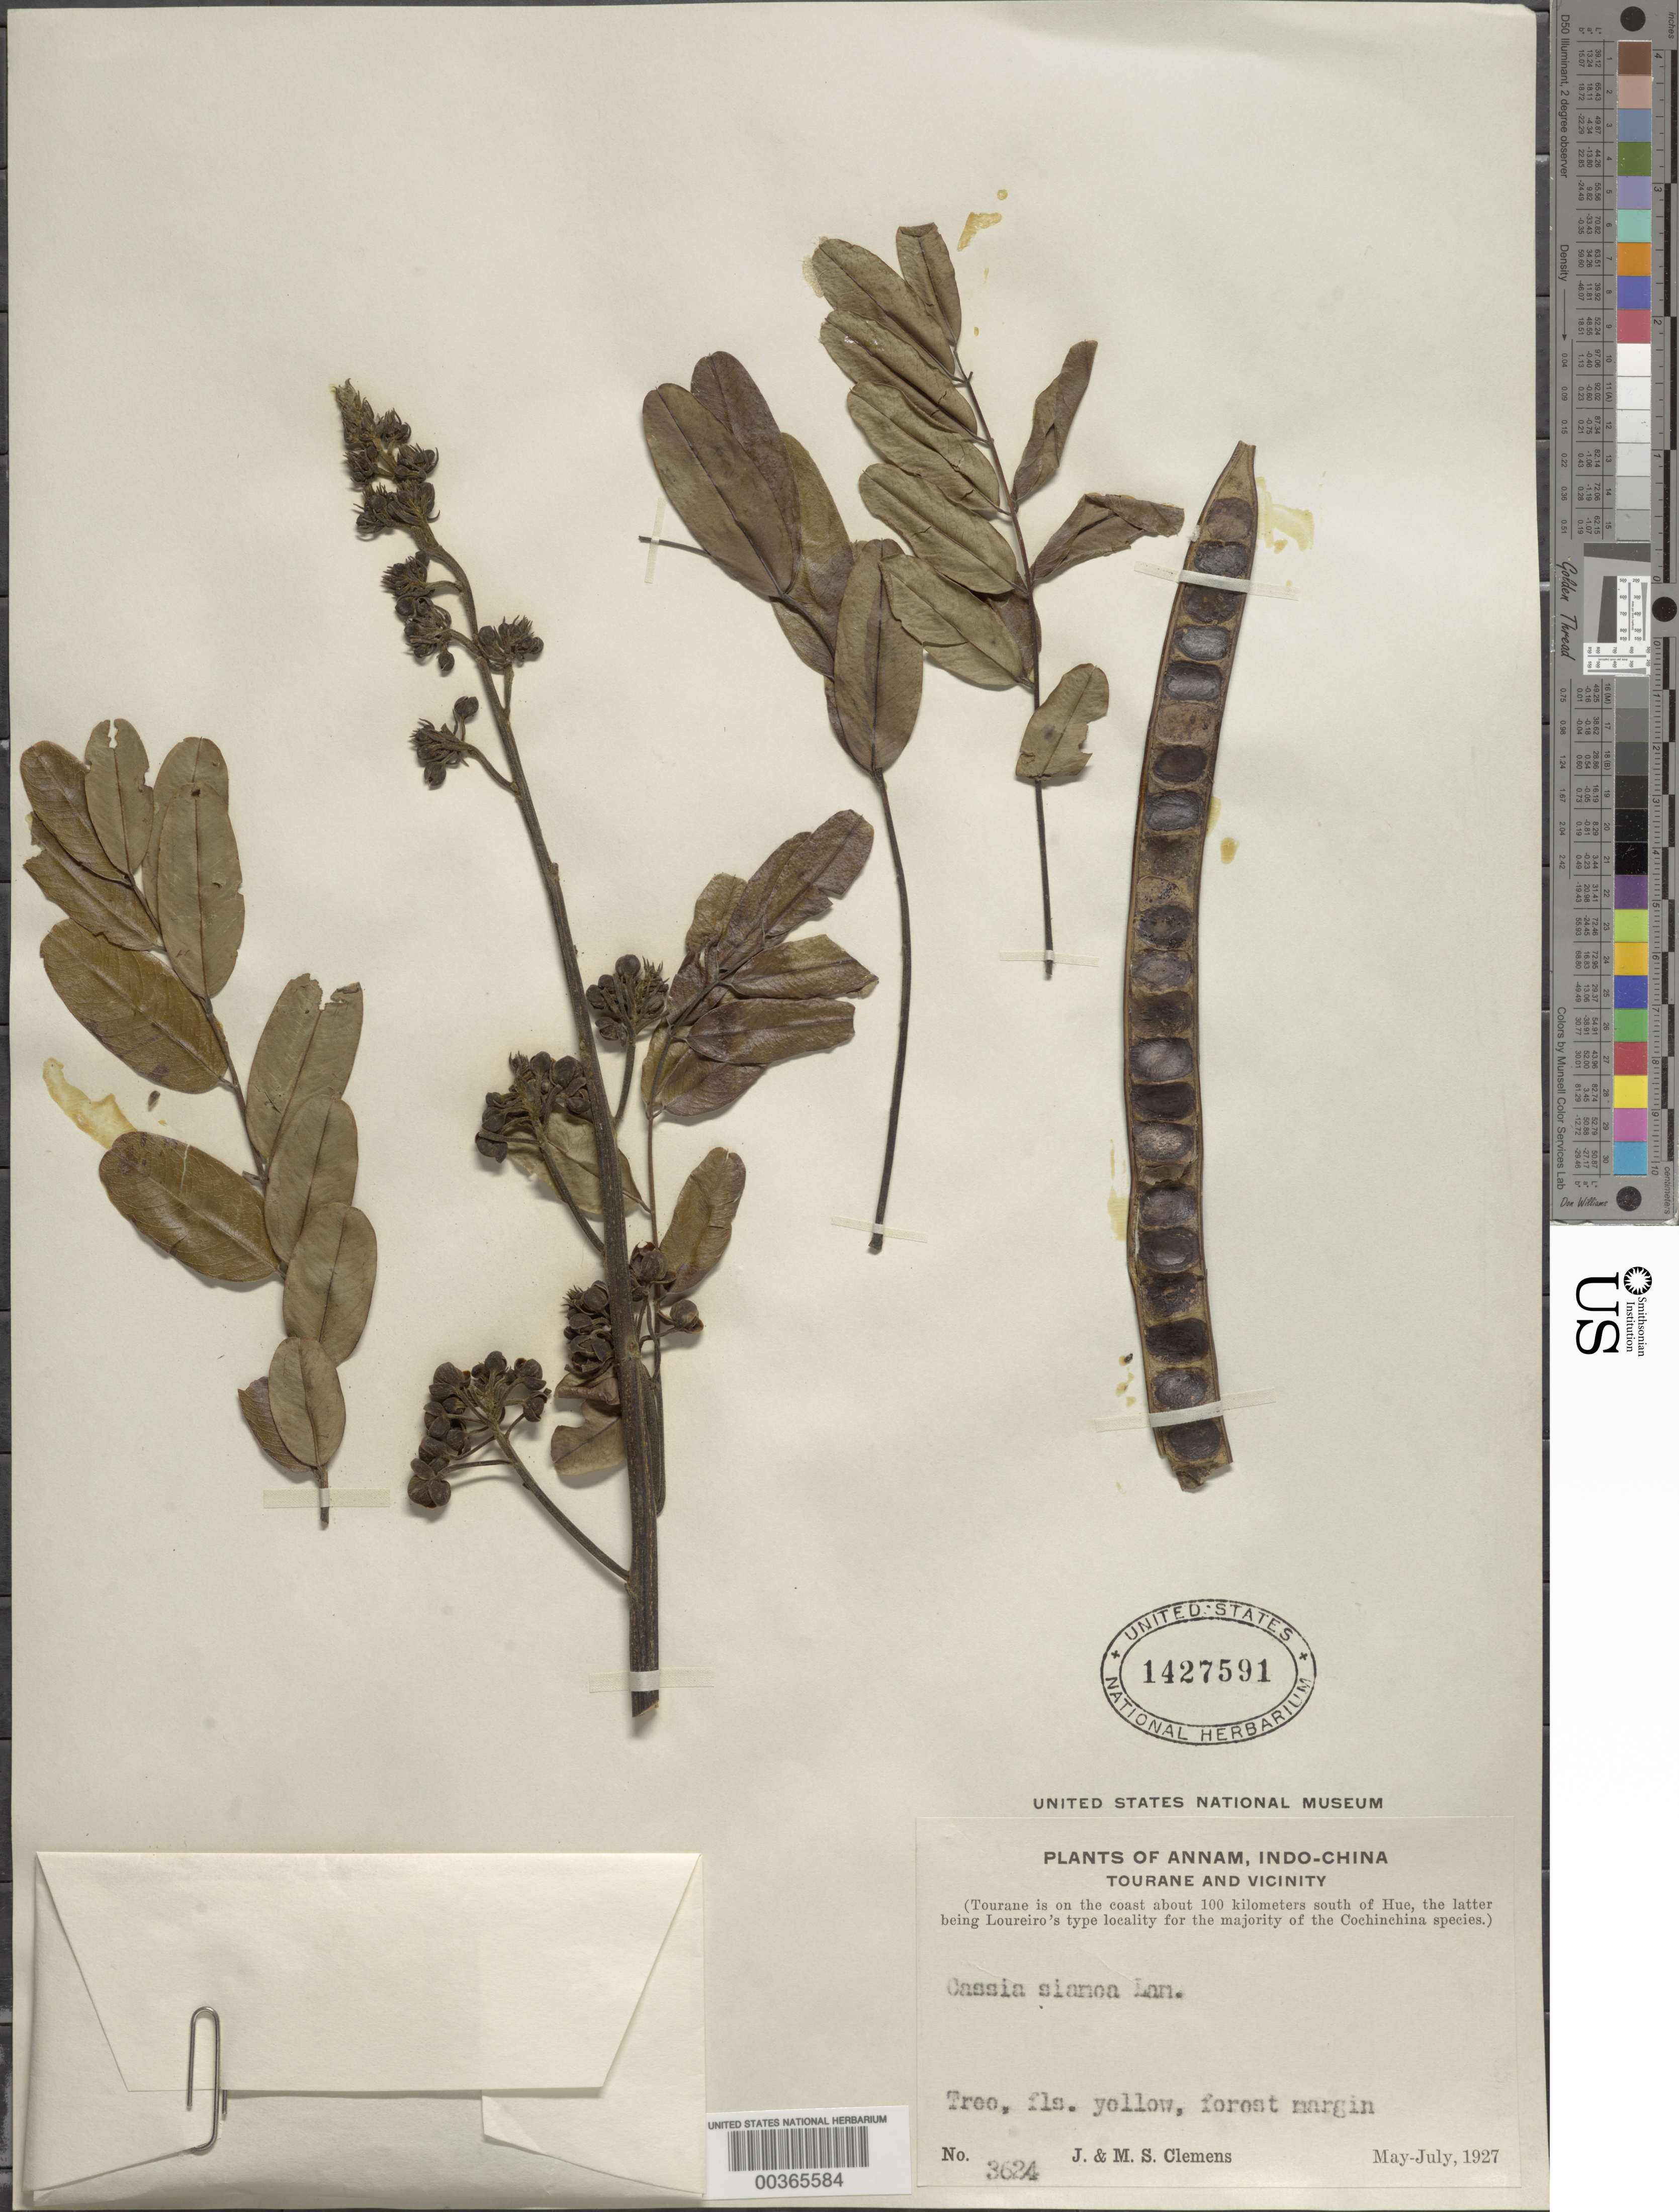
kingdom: Plantae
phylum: Tracheophyta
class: Magnoliopsida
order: Fabales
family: Fabaceae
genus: Senna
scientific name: Senna siamea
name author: (Lam.) H.S. Irwin & Barneby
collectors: J. Clemens & M. S. Clemens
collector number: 3624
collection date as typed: May 1927 to -- Jul 1927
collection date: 1927-05/1927-07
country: Vietnam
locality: Tourane and vicinity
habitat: Forest margin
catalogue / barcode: US 1427591